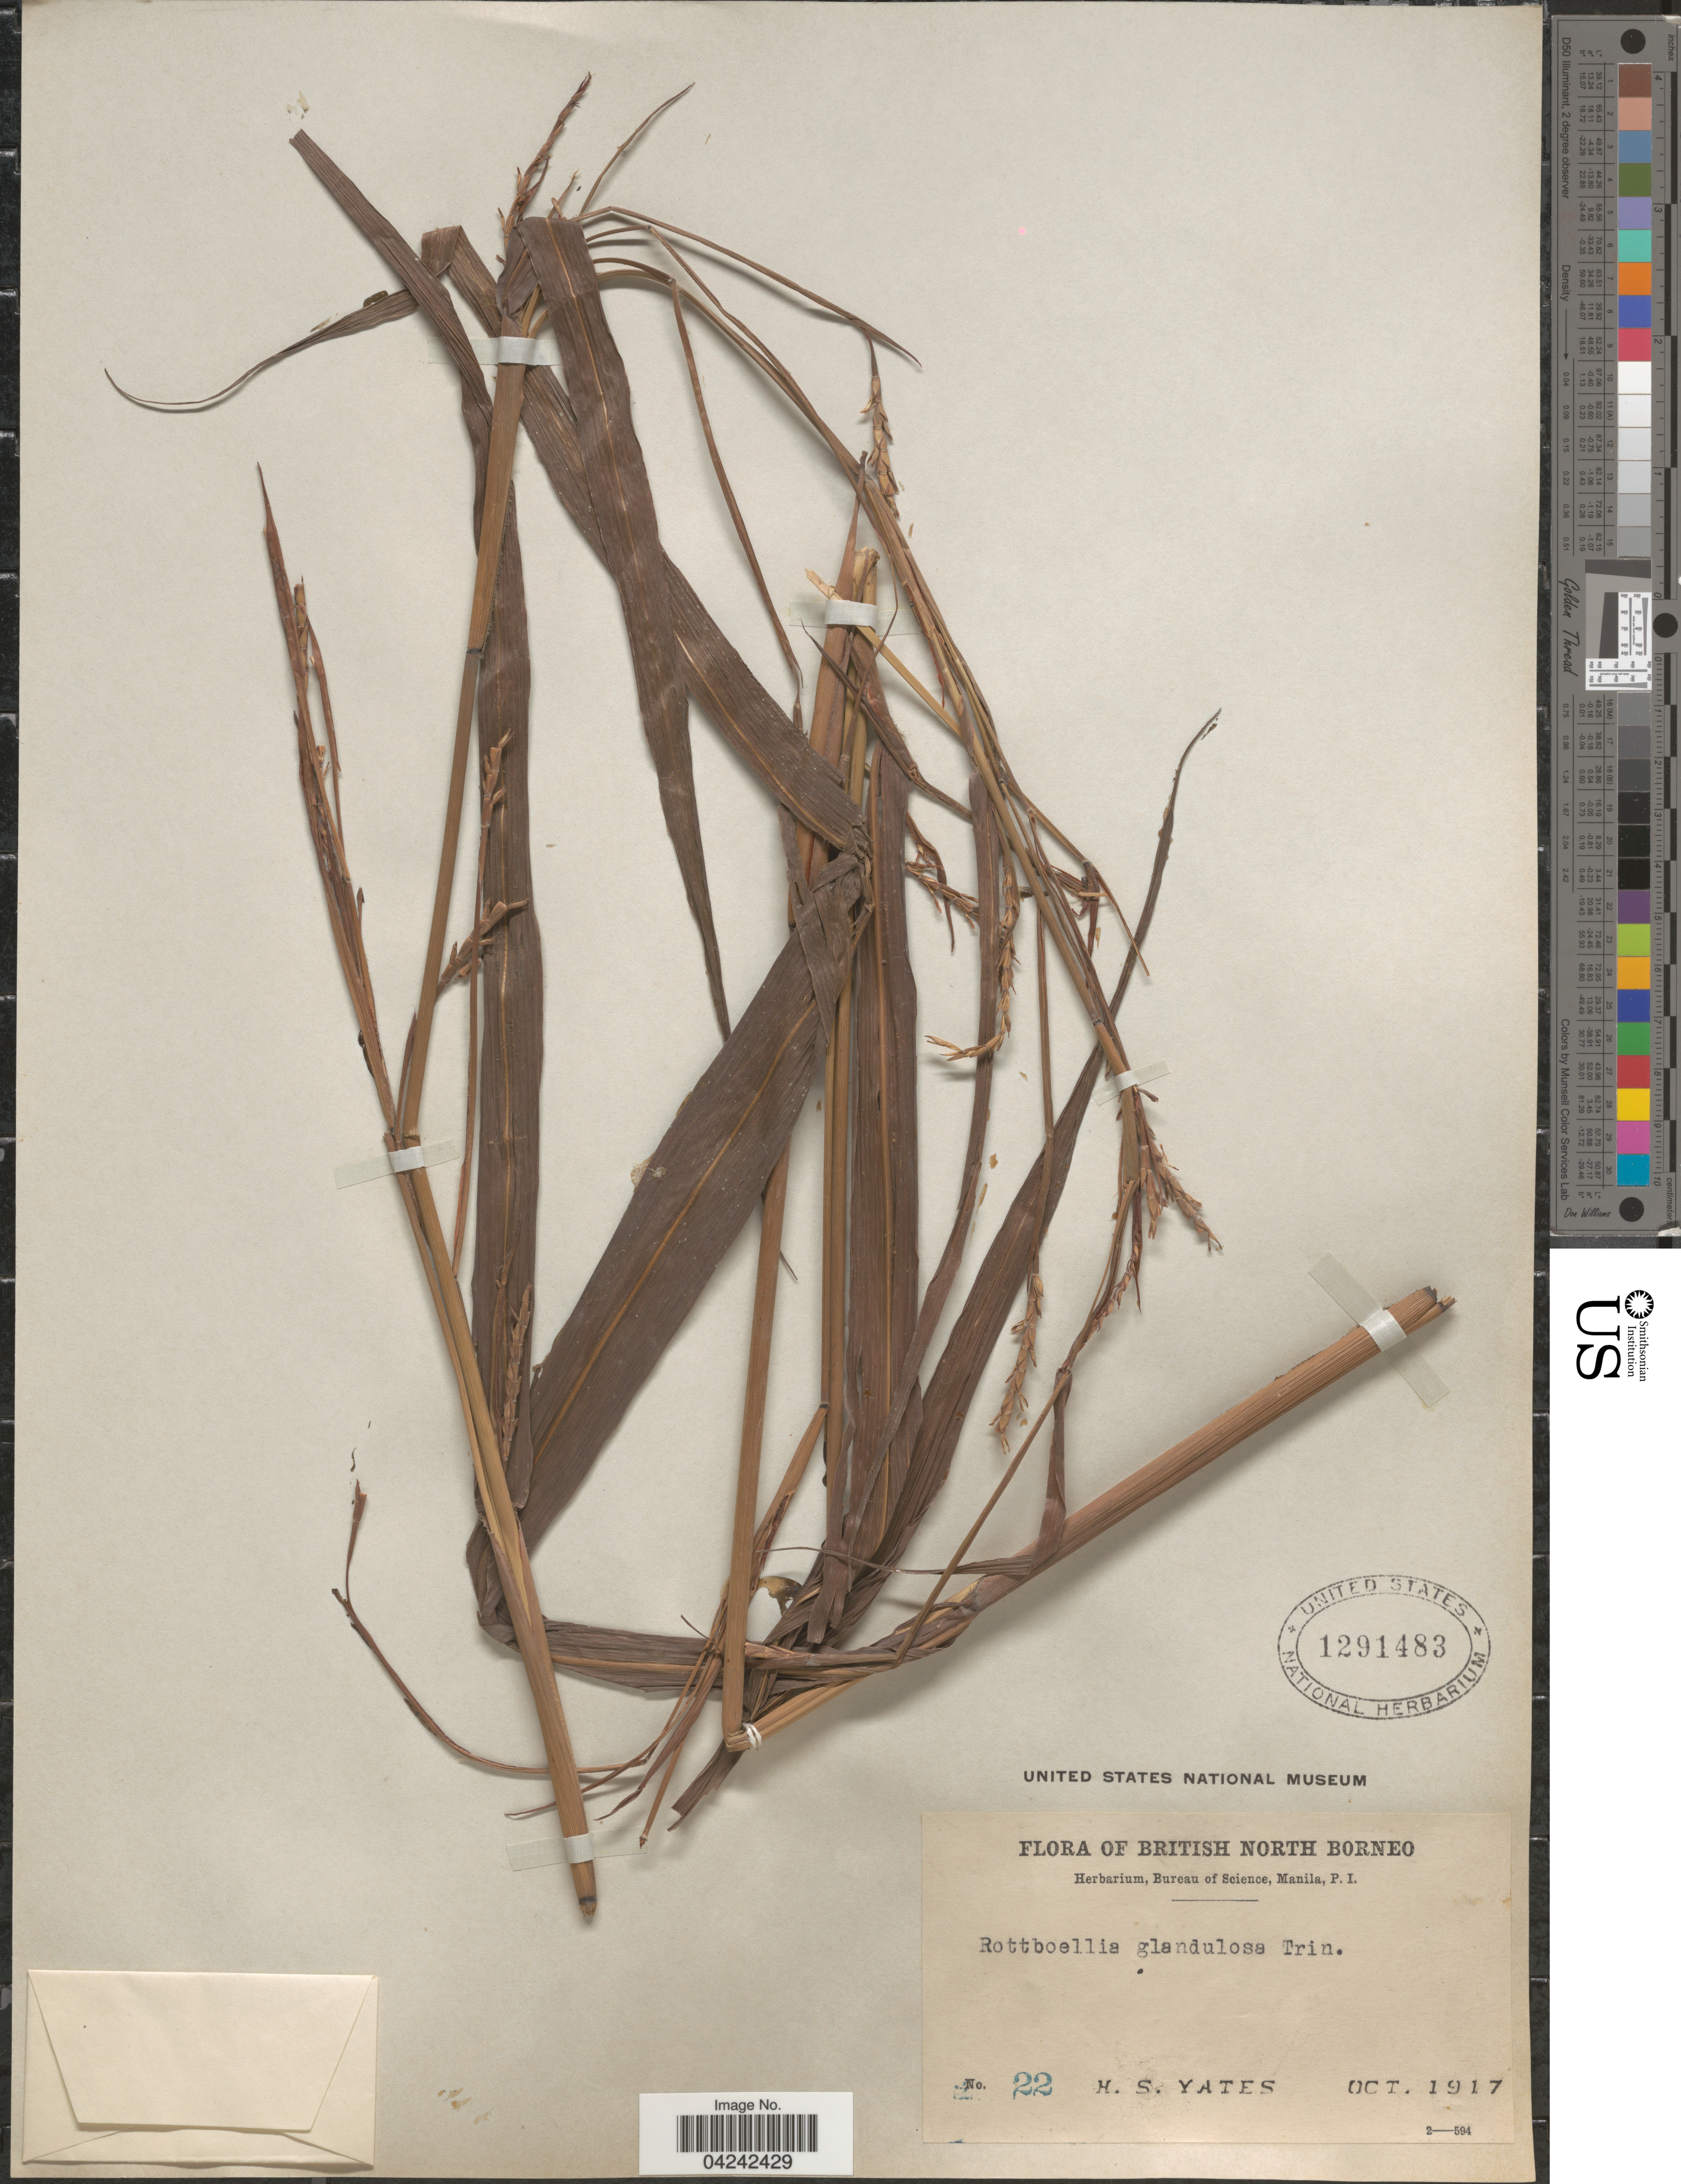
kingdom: Plantae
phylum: Tracheophyta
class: Liliopsida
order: Poales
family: Poaceae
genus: Rottboellia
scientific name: Rottboellia glandulosa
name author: Trin.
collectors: H. S. Yates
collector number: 22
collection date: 1917-10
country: Malaysia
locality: British North Borneo.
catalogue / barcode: US 1291483